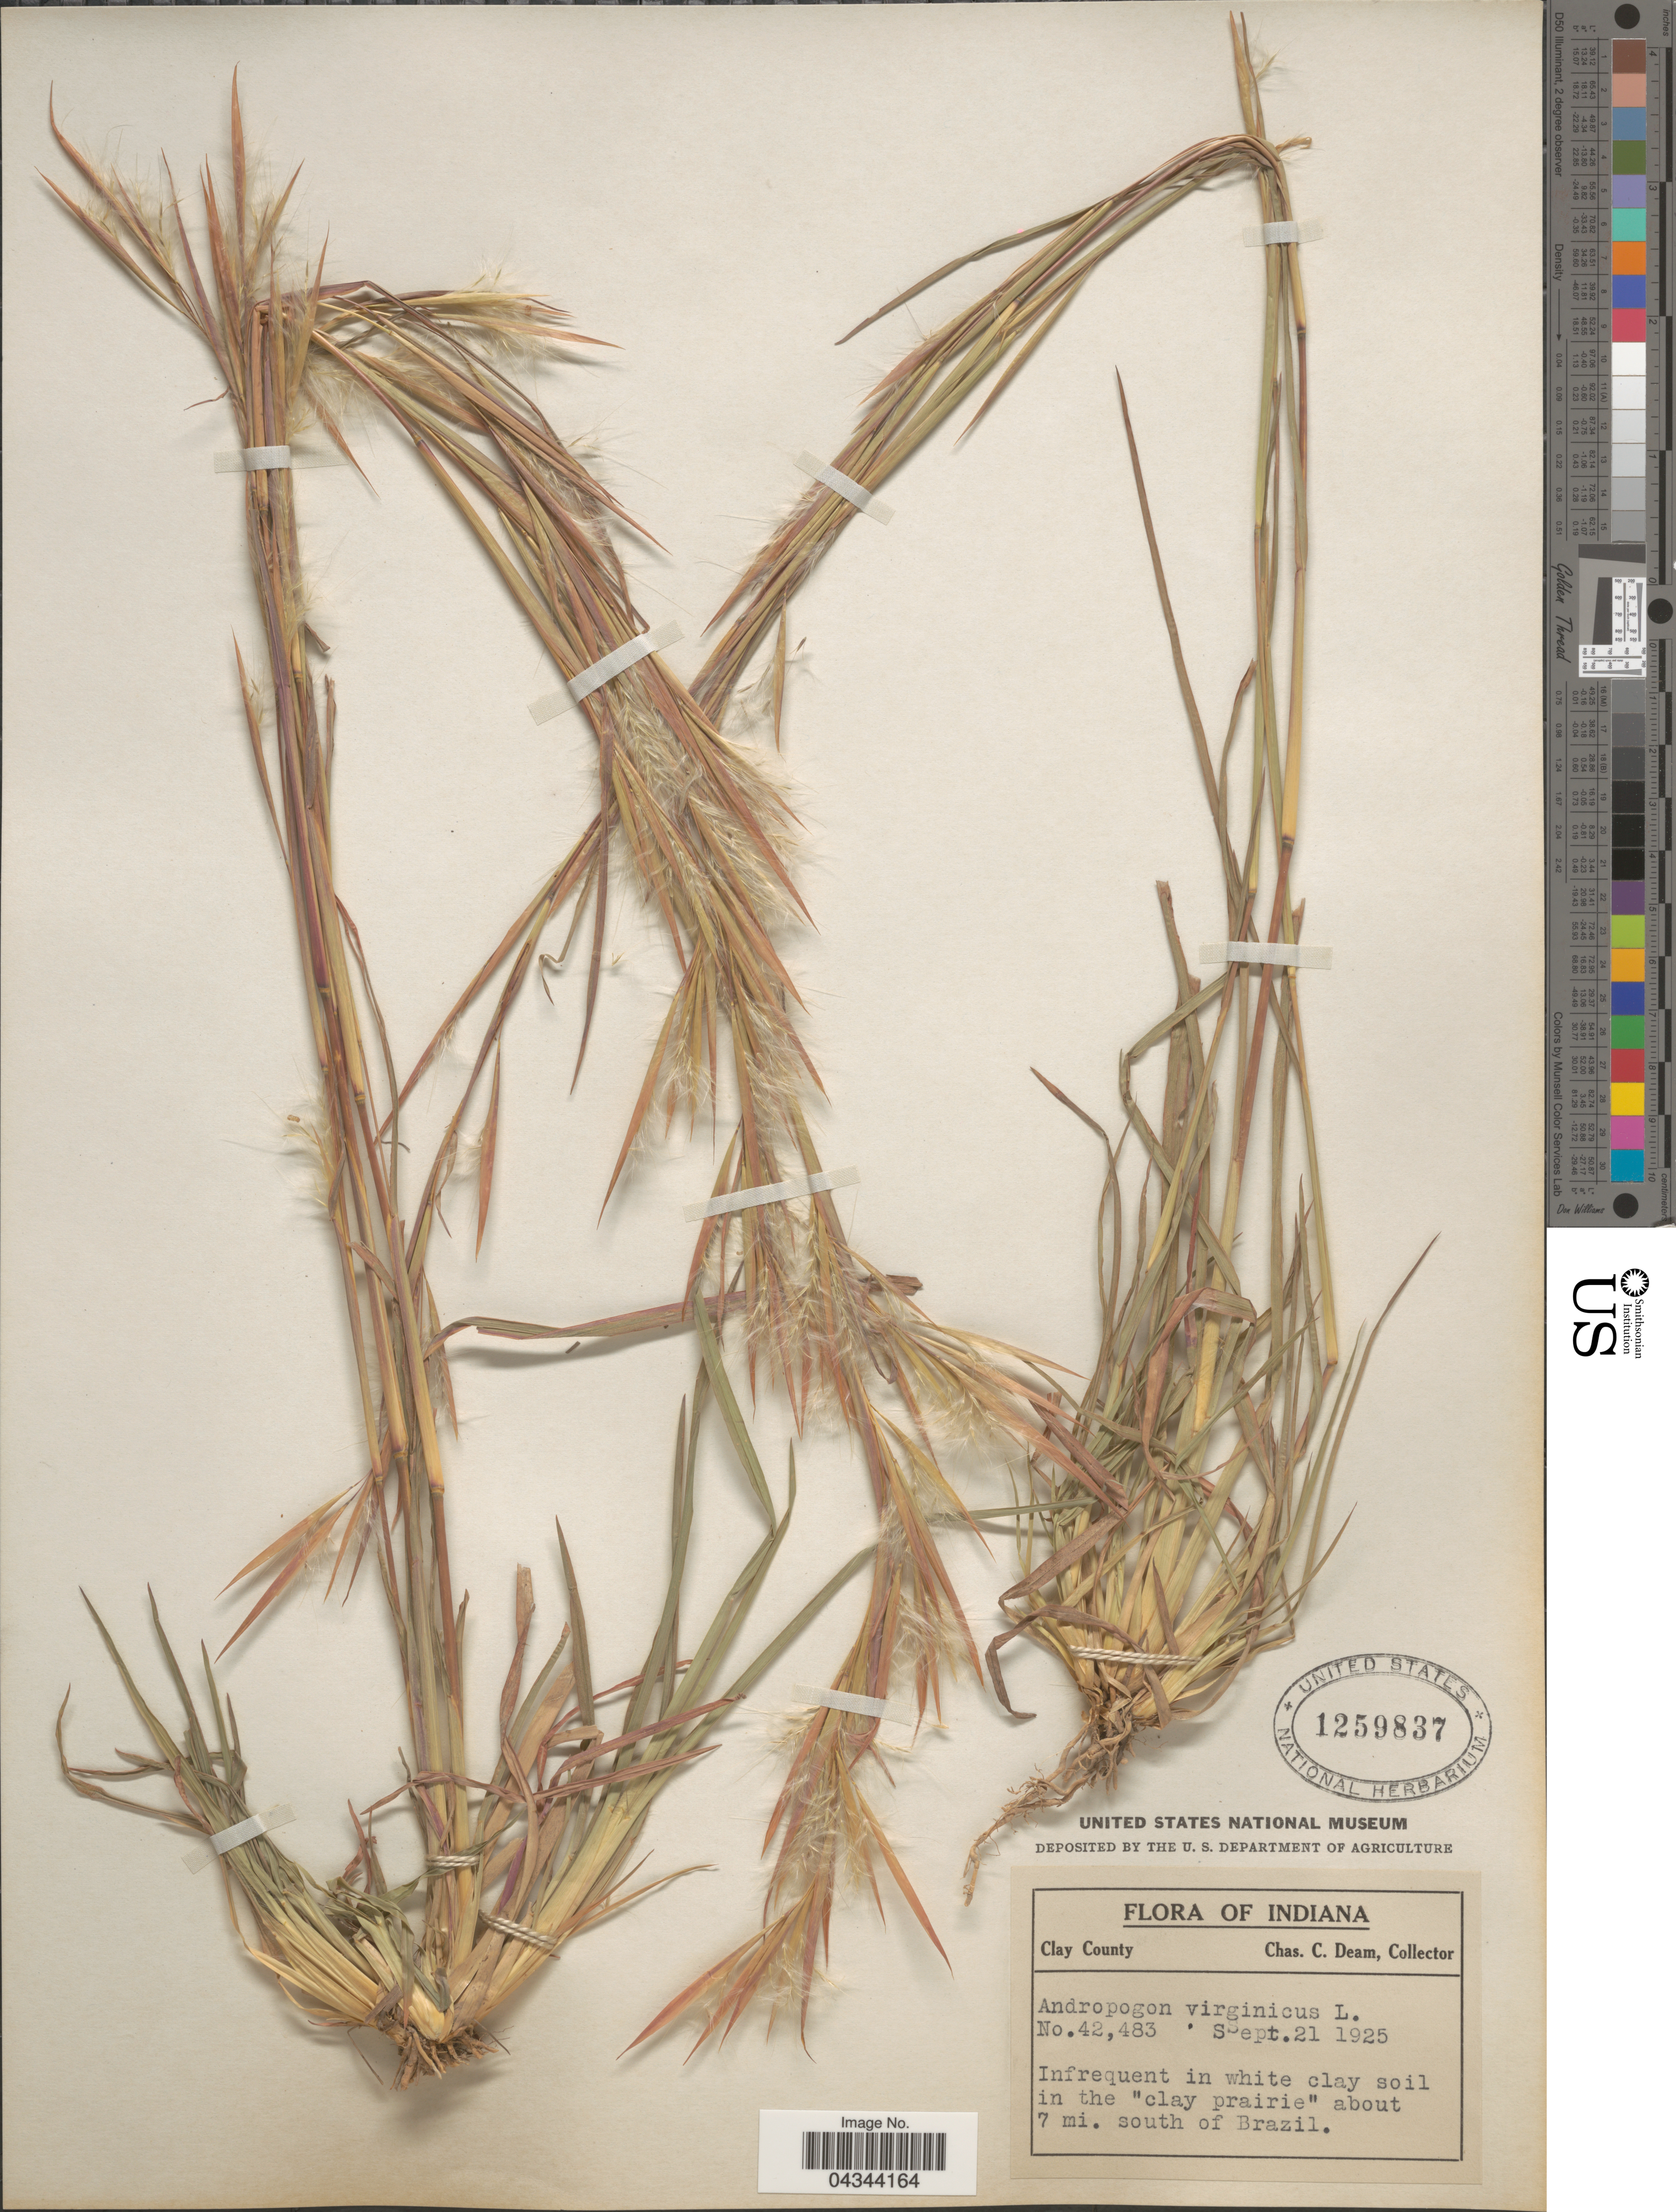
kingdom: Plantae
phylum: Tracheophyta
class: Liliopsida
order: Poales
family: Poaceae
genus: Andropogon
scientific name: Andropogon virginicus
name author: L.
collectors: C. C. Deam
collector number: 42483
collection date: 1925-09-21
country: United States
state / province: Indiana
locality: Clay County. About 7 mi. south of Brazil.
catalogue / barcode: US 1259837